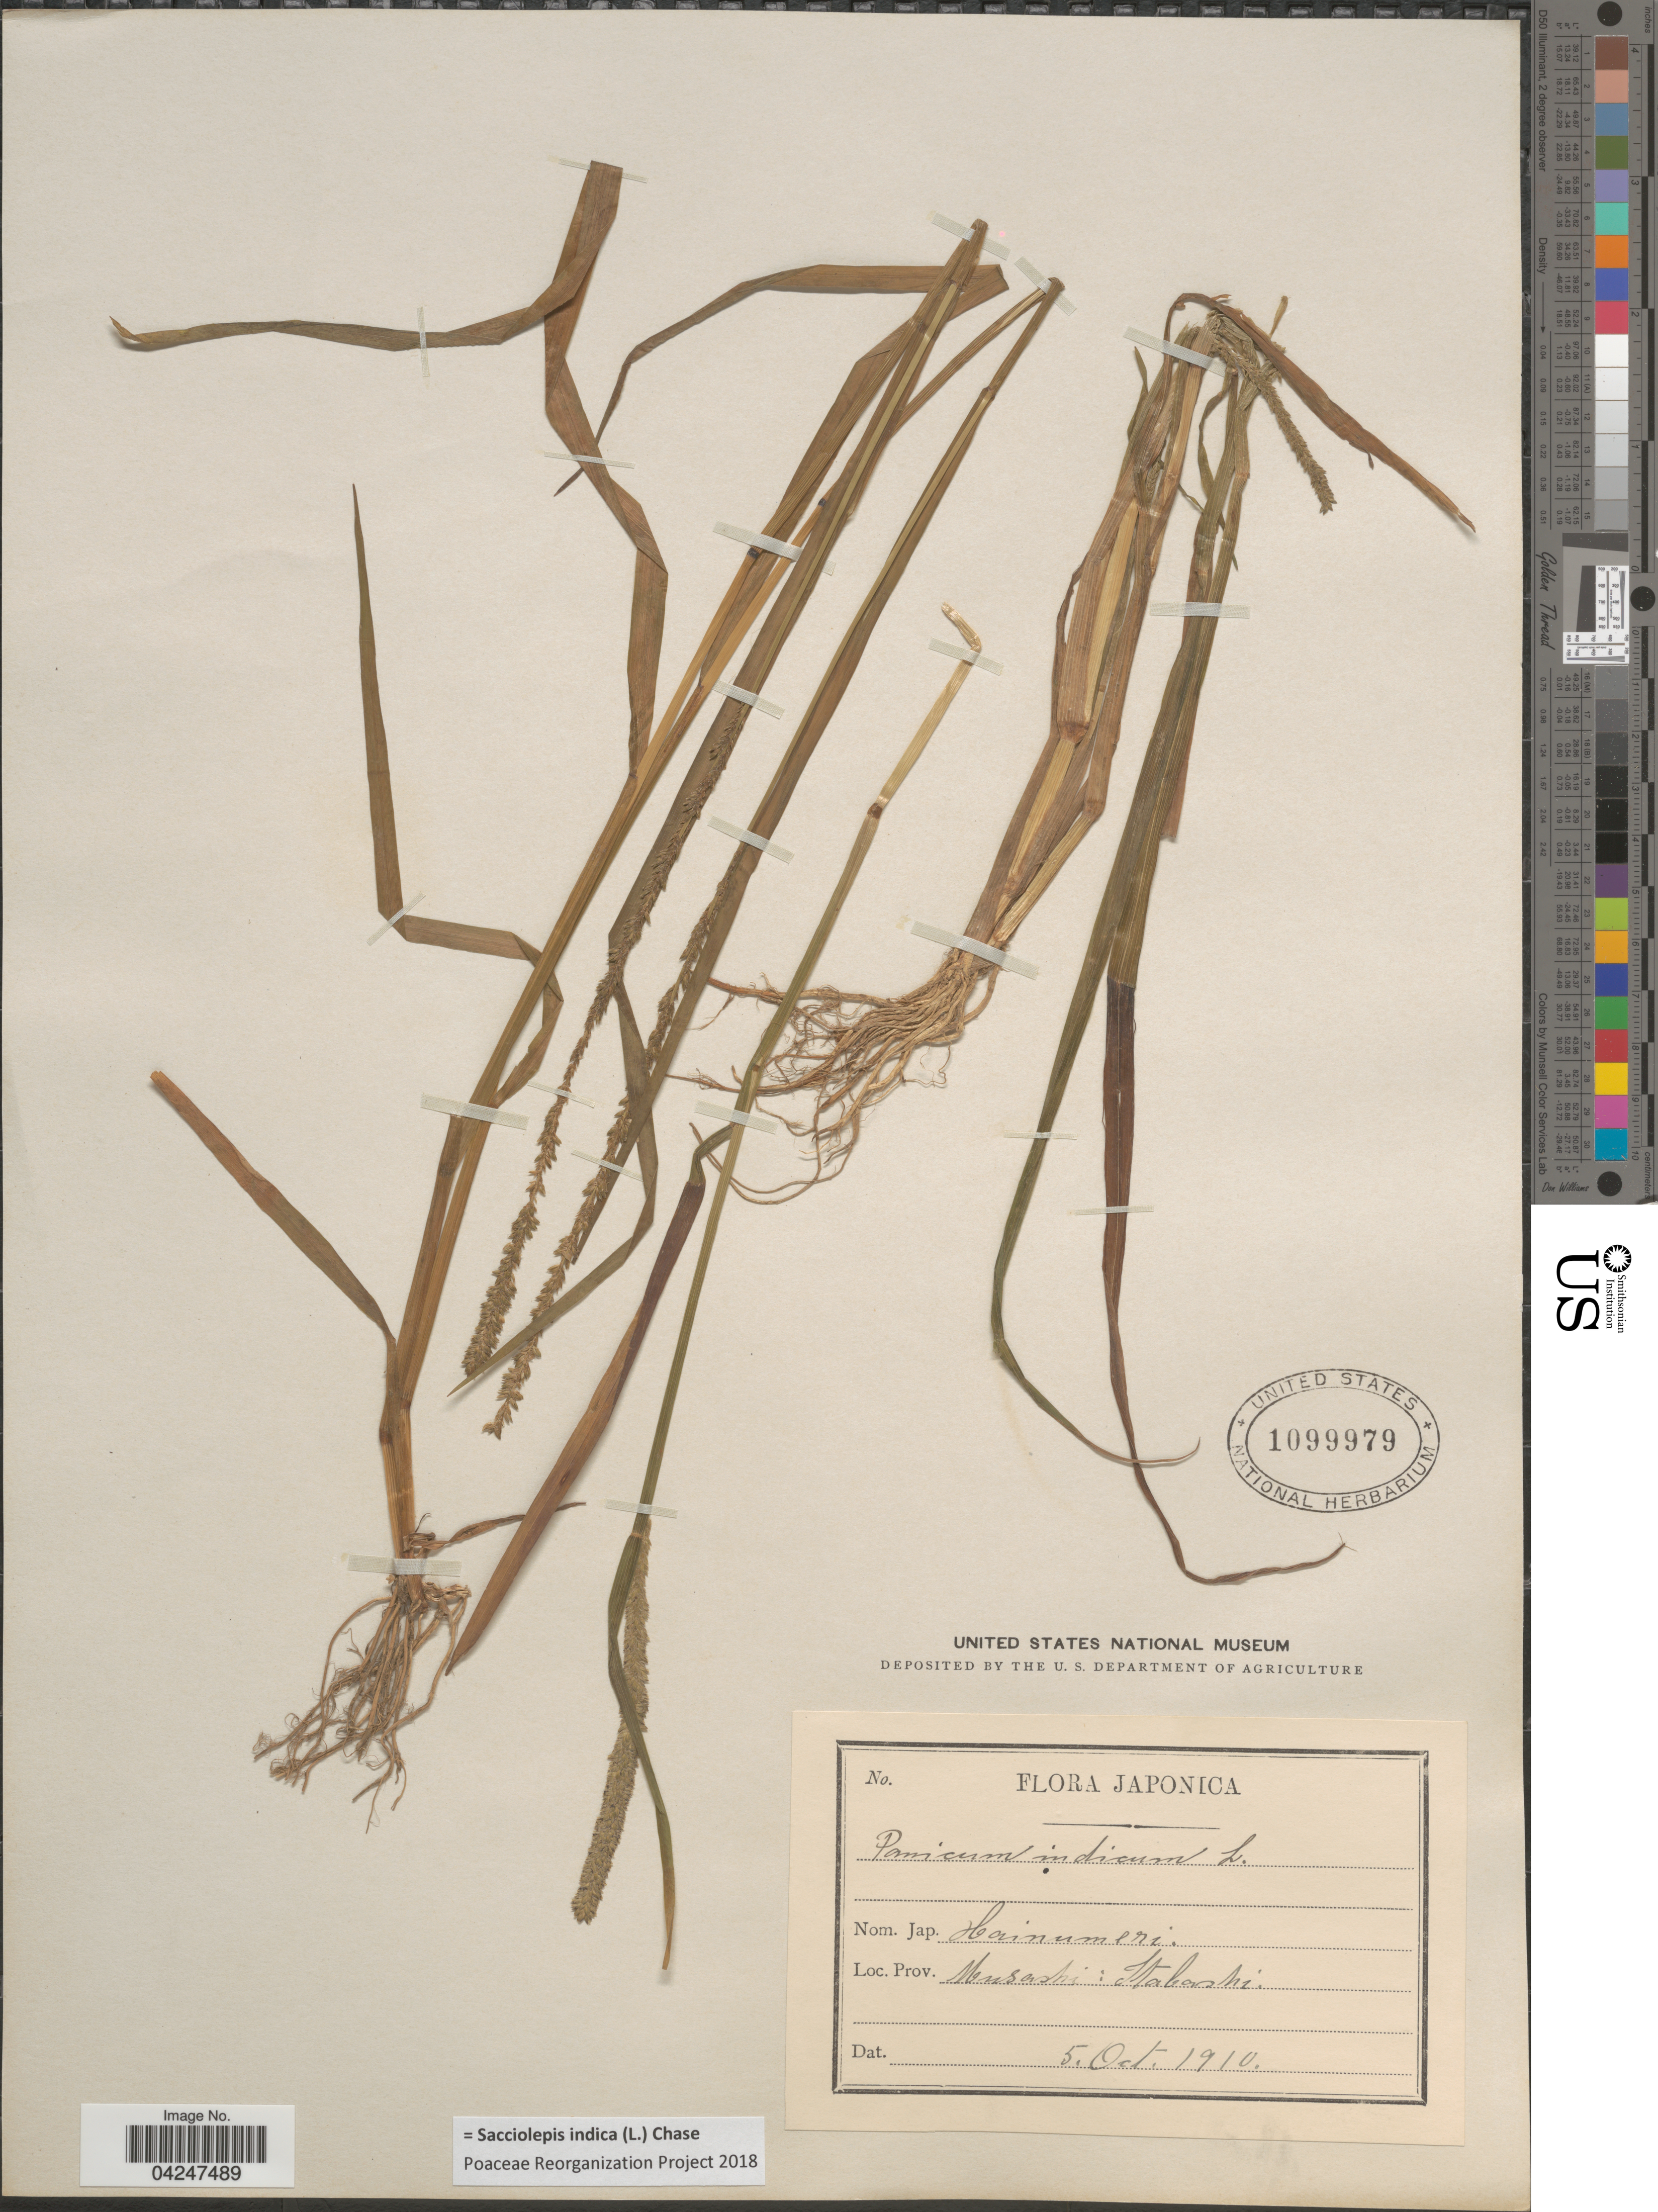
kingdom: Plantae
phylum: Tracheophyta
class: Liliopsida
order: Poales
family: Poaceae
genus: Sacciolepis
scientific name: Sacciolepis indica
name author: (L.) Chase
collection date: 1910-10-05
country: Japan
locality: Musashi: Itabashi.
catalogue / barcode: US 1099979